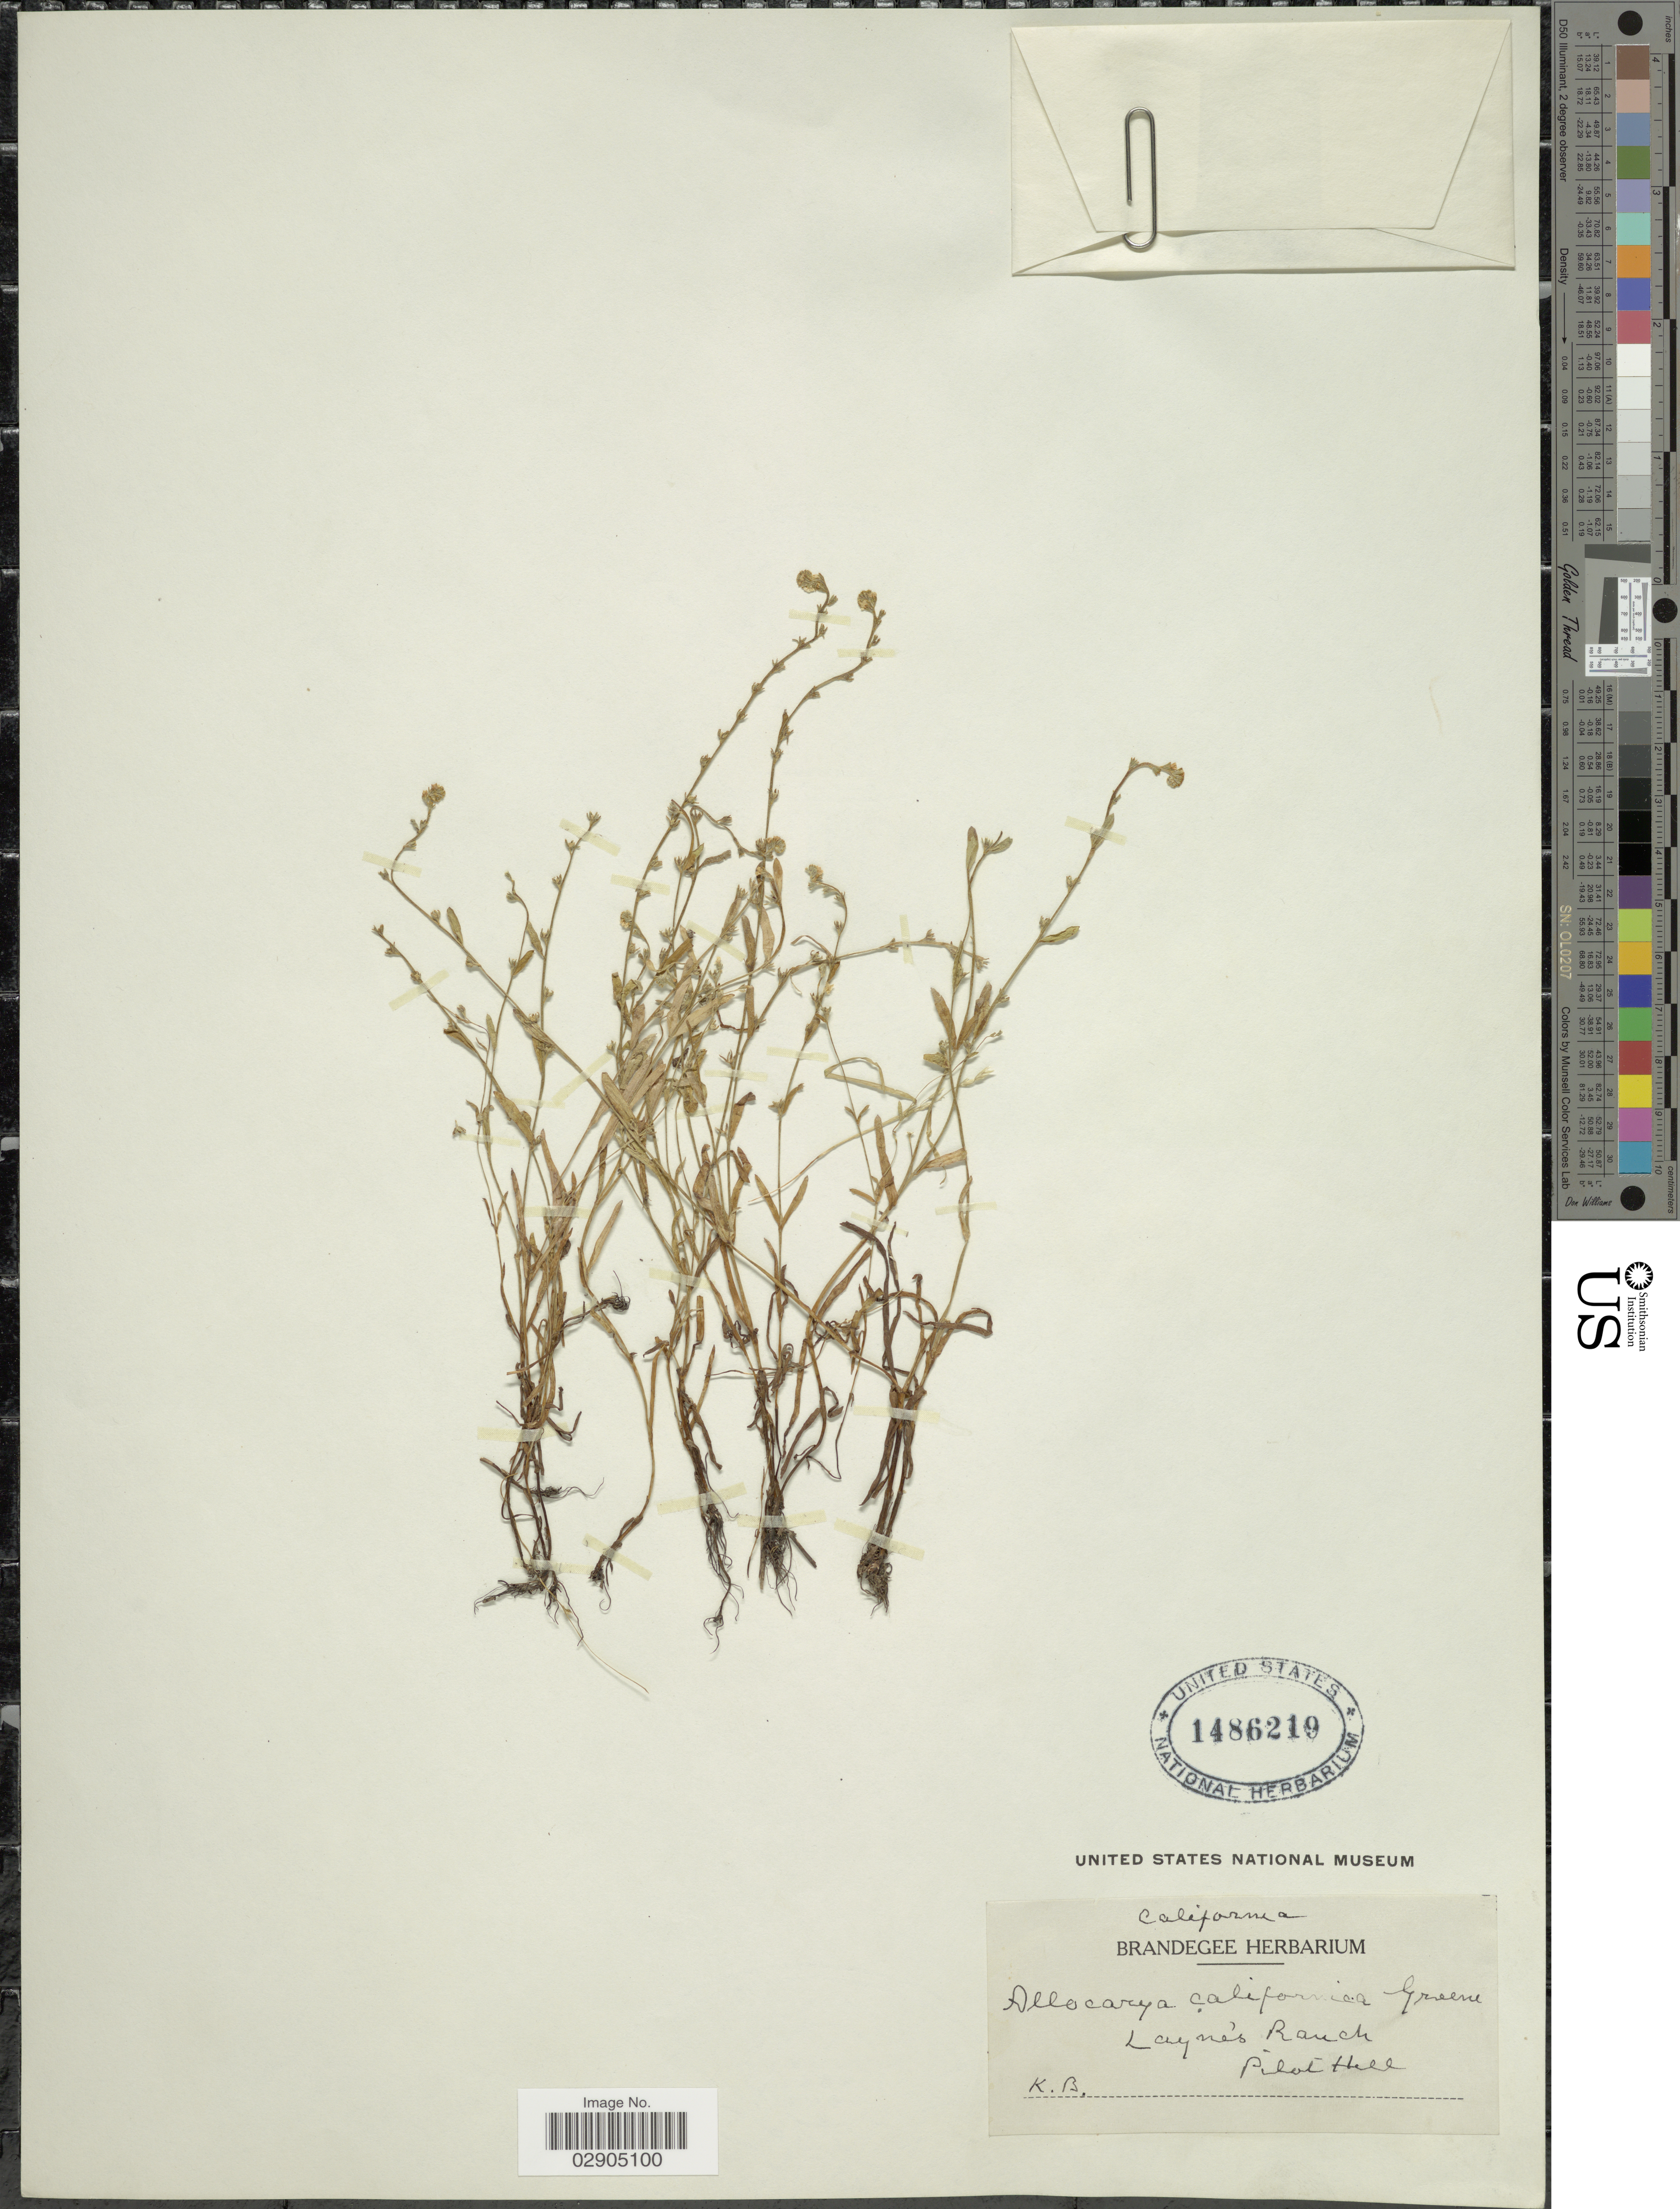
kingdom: Plantae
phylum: Tracheophyta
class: Magnoliopsida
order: Boraginales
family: Boraginaceae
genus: Allocarya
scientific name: Allocarya californica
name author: (Fisch. & C.A. Mey.) Greene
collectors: K. Brandegee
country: United States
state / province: California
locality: Layne's Ranch. Pilot Hill.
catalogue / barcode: US 1486219